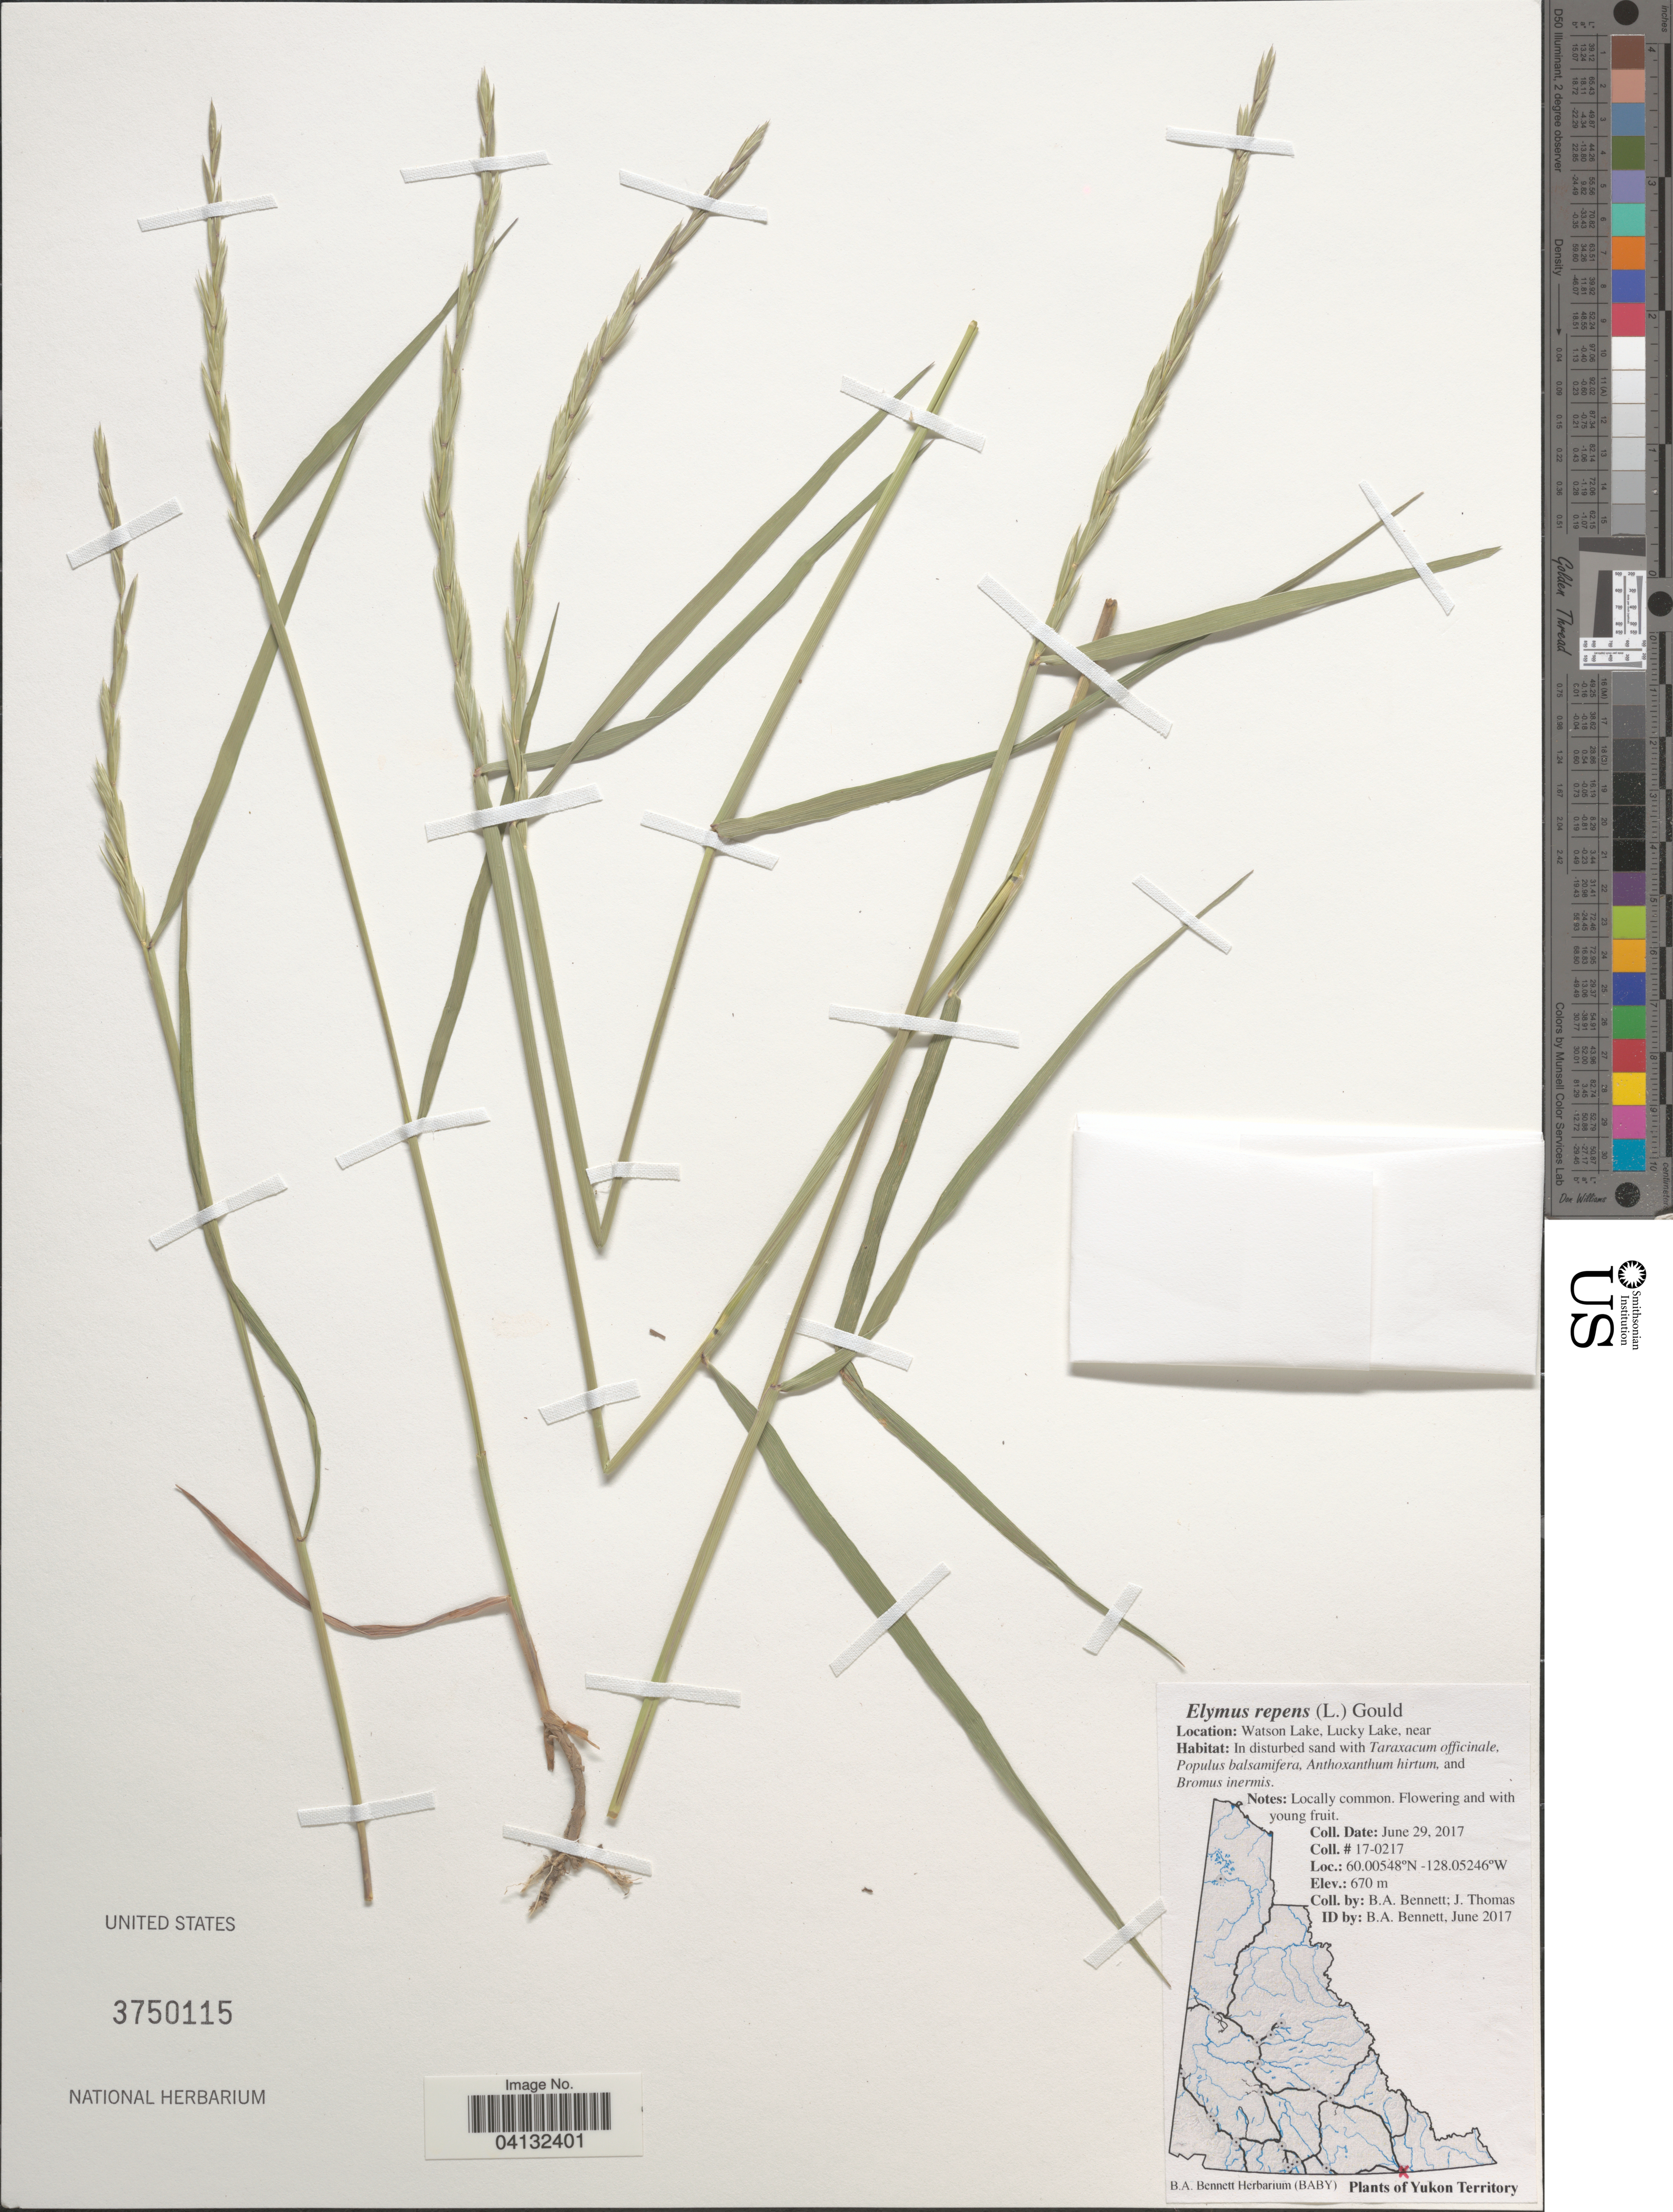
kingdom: Plantae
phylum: Tracheophyta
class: Liliopsida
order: Poales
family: Poaceae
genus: Elymus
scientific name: Elymus repens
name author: (L.) Gould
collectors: B. A. Bennett & J. Thomas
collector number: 17-0217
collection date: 2017-06-29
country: Canada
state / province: Yukon Territory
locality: Watson Lake, Lucky Lake.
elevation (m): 670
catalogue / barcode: US 3750115